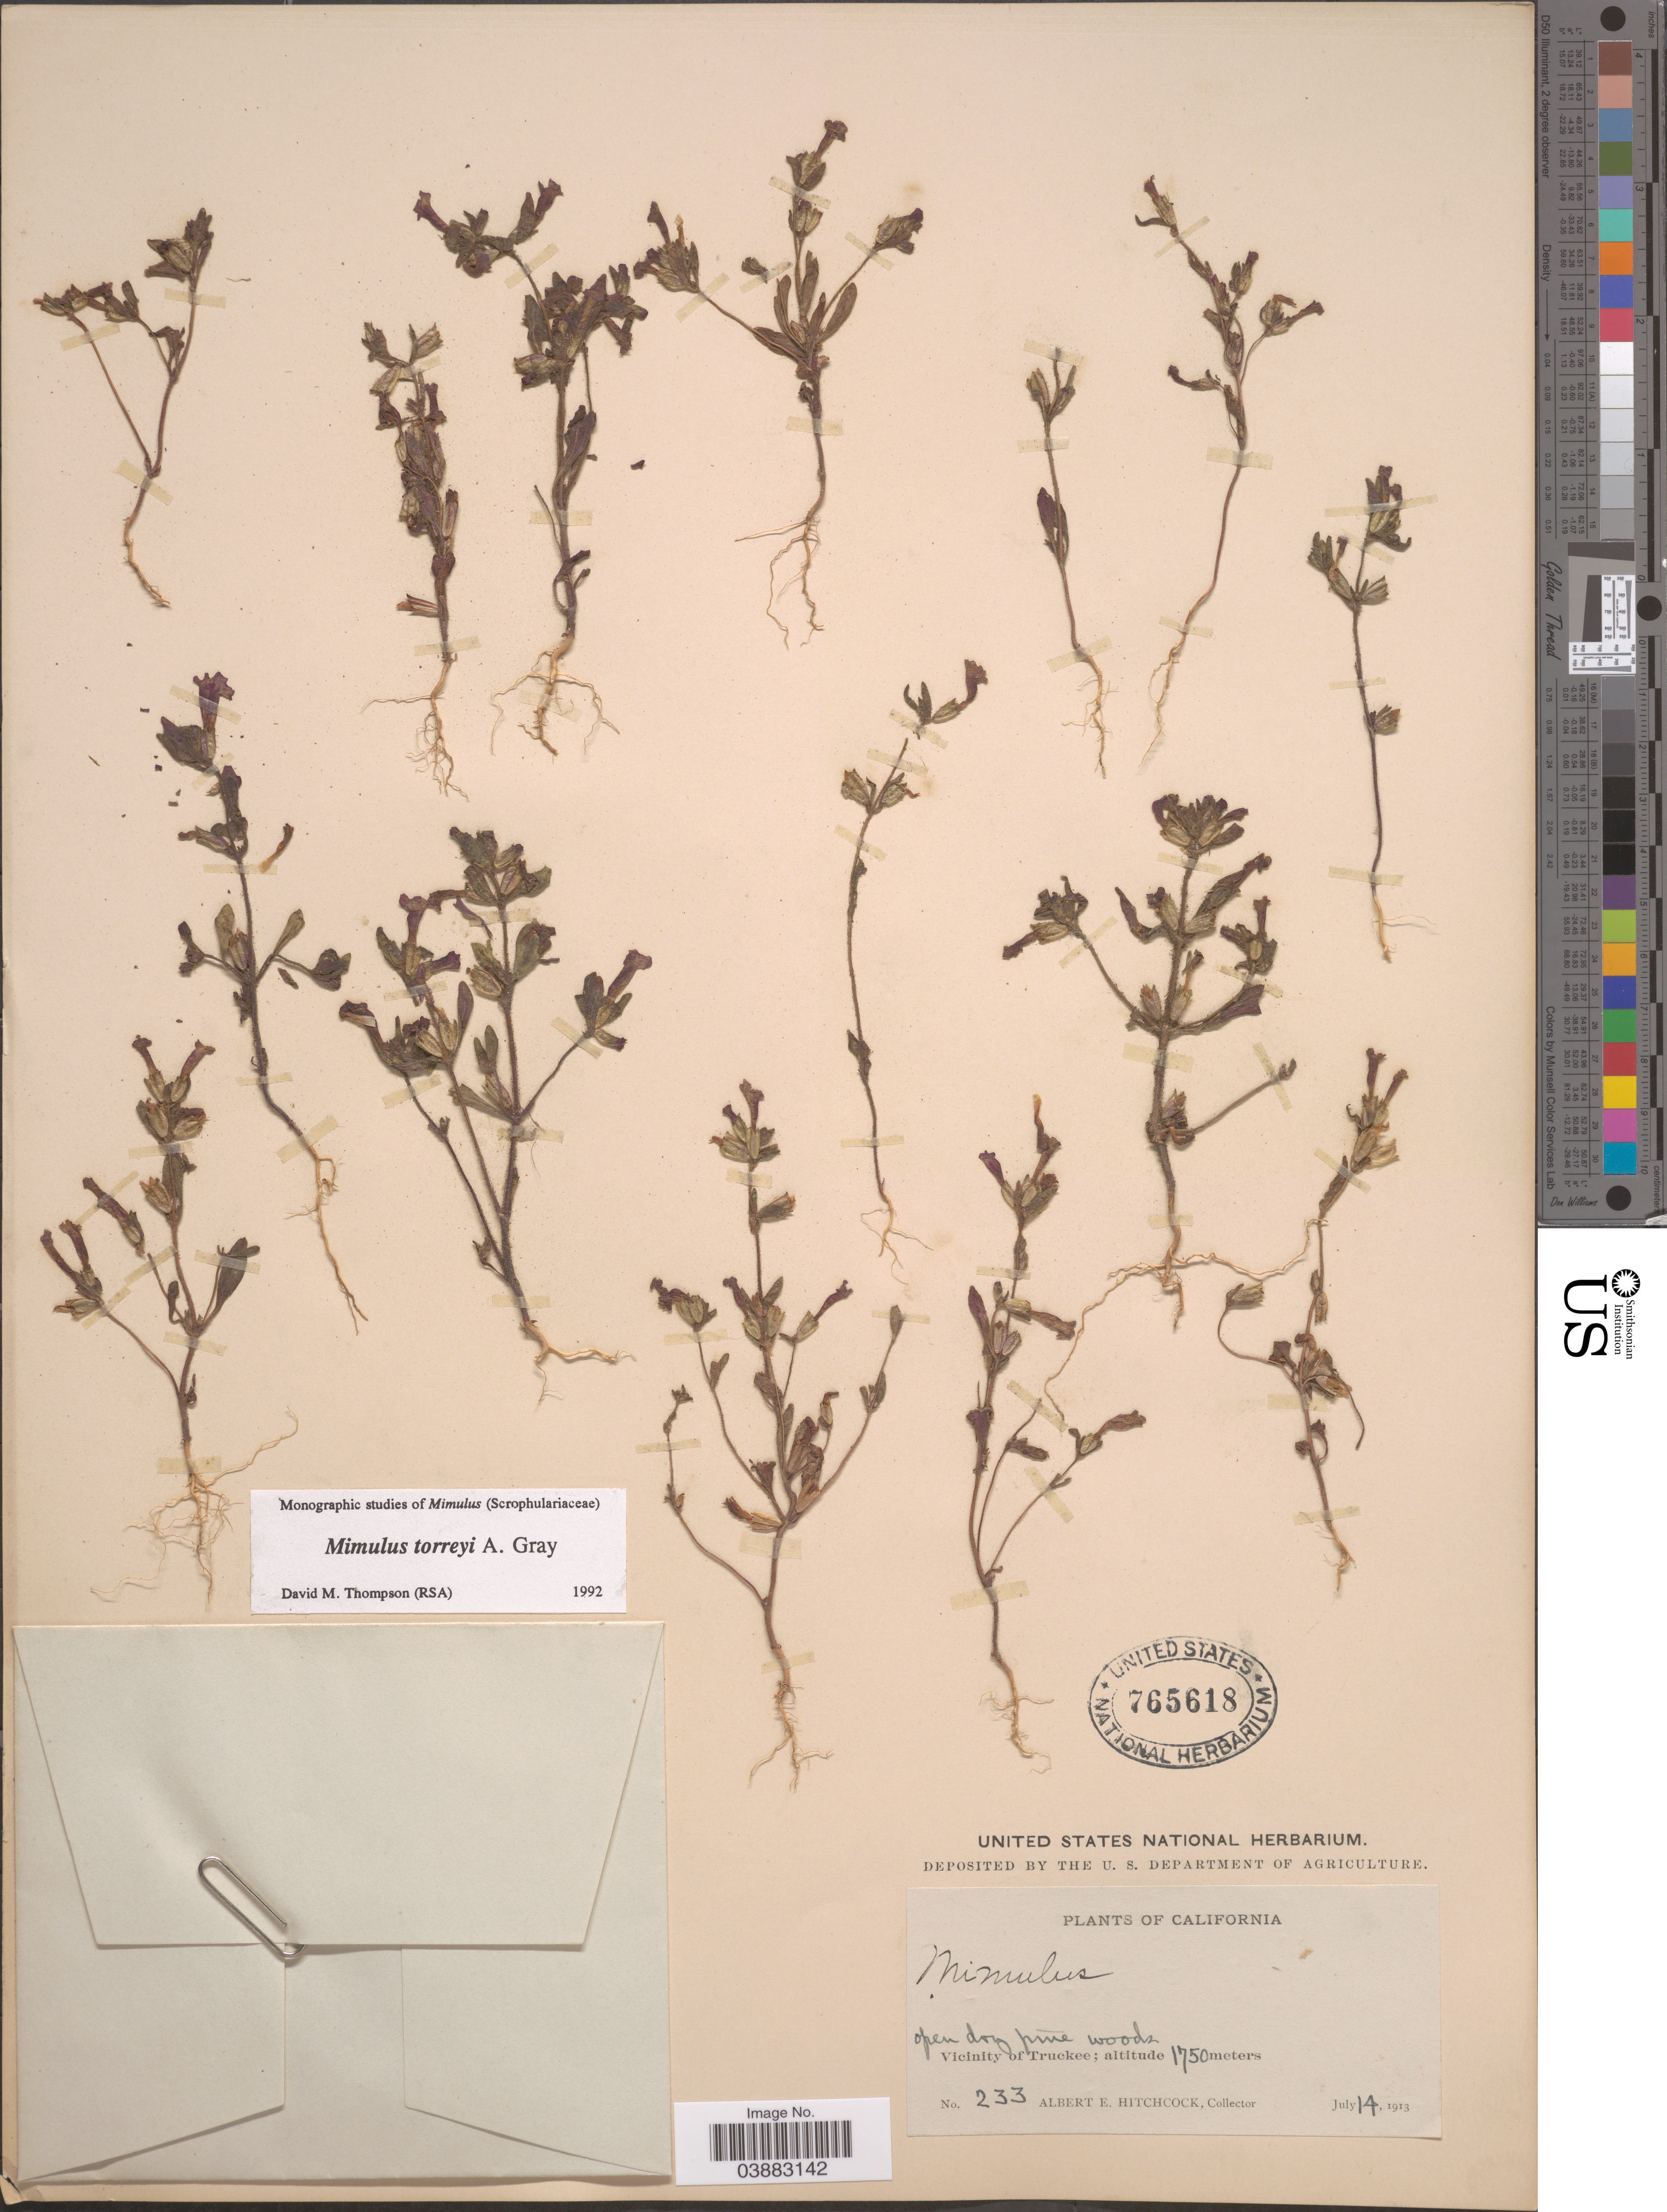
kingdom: Plantae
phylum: Tracheophyta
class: Magnoliopsida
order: Lamiales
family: Phrymaceae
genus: Mimulus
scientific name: Mimulus torreyi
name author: A. Gray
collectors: A. Hitchcock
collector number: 233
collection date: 1913-07-14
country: United States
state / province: California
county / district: Nevada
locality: Vicinity of Truckee.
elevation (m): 1750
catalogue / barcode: US 765618